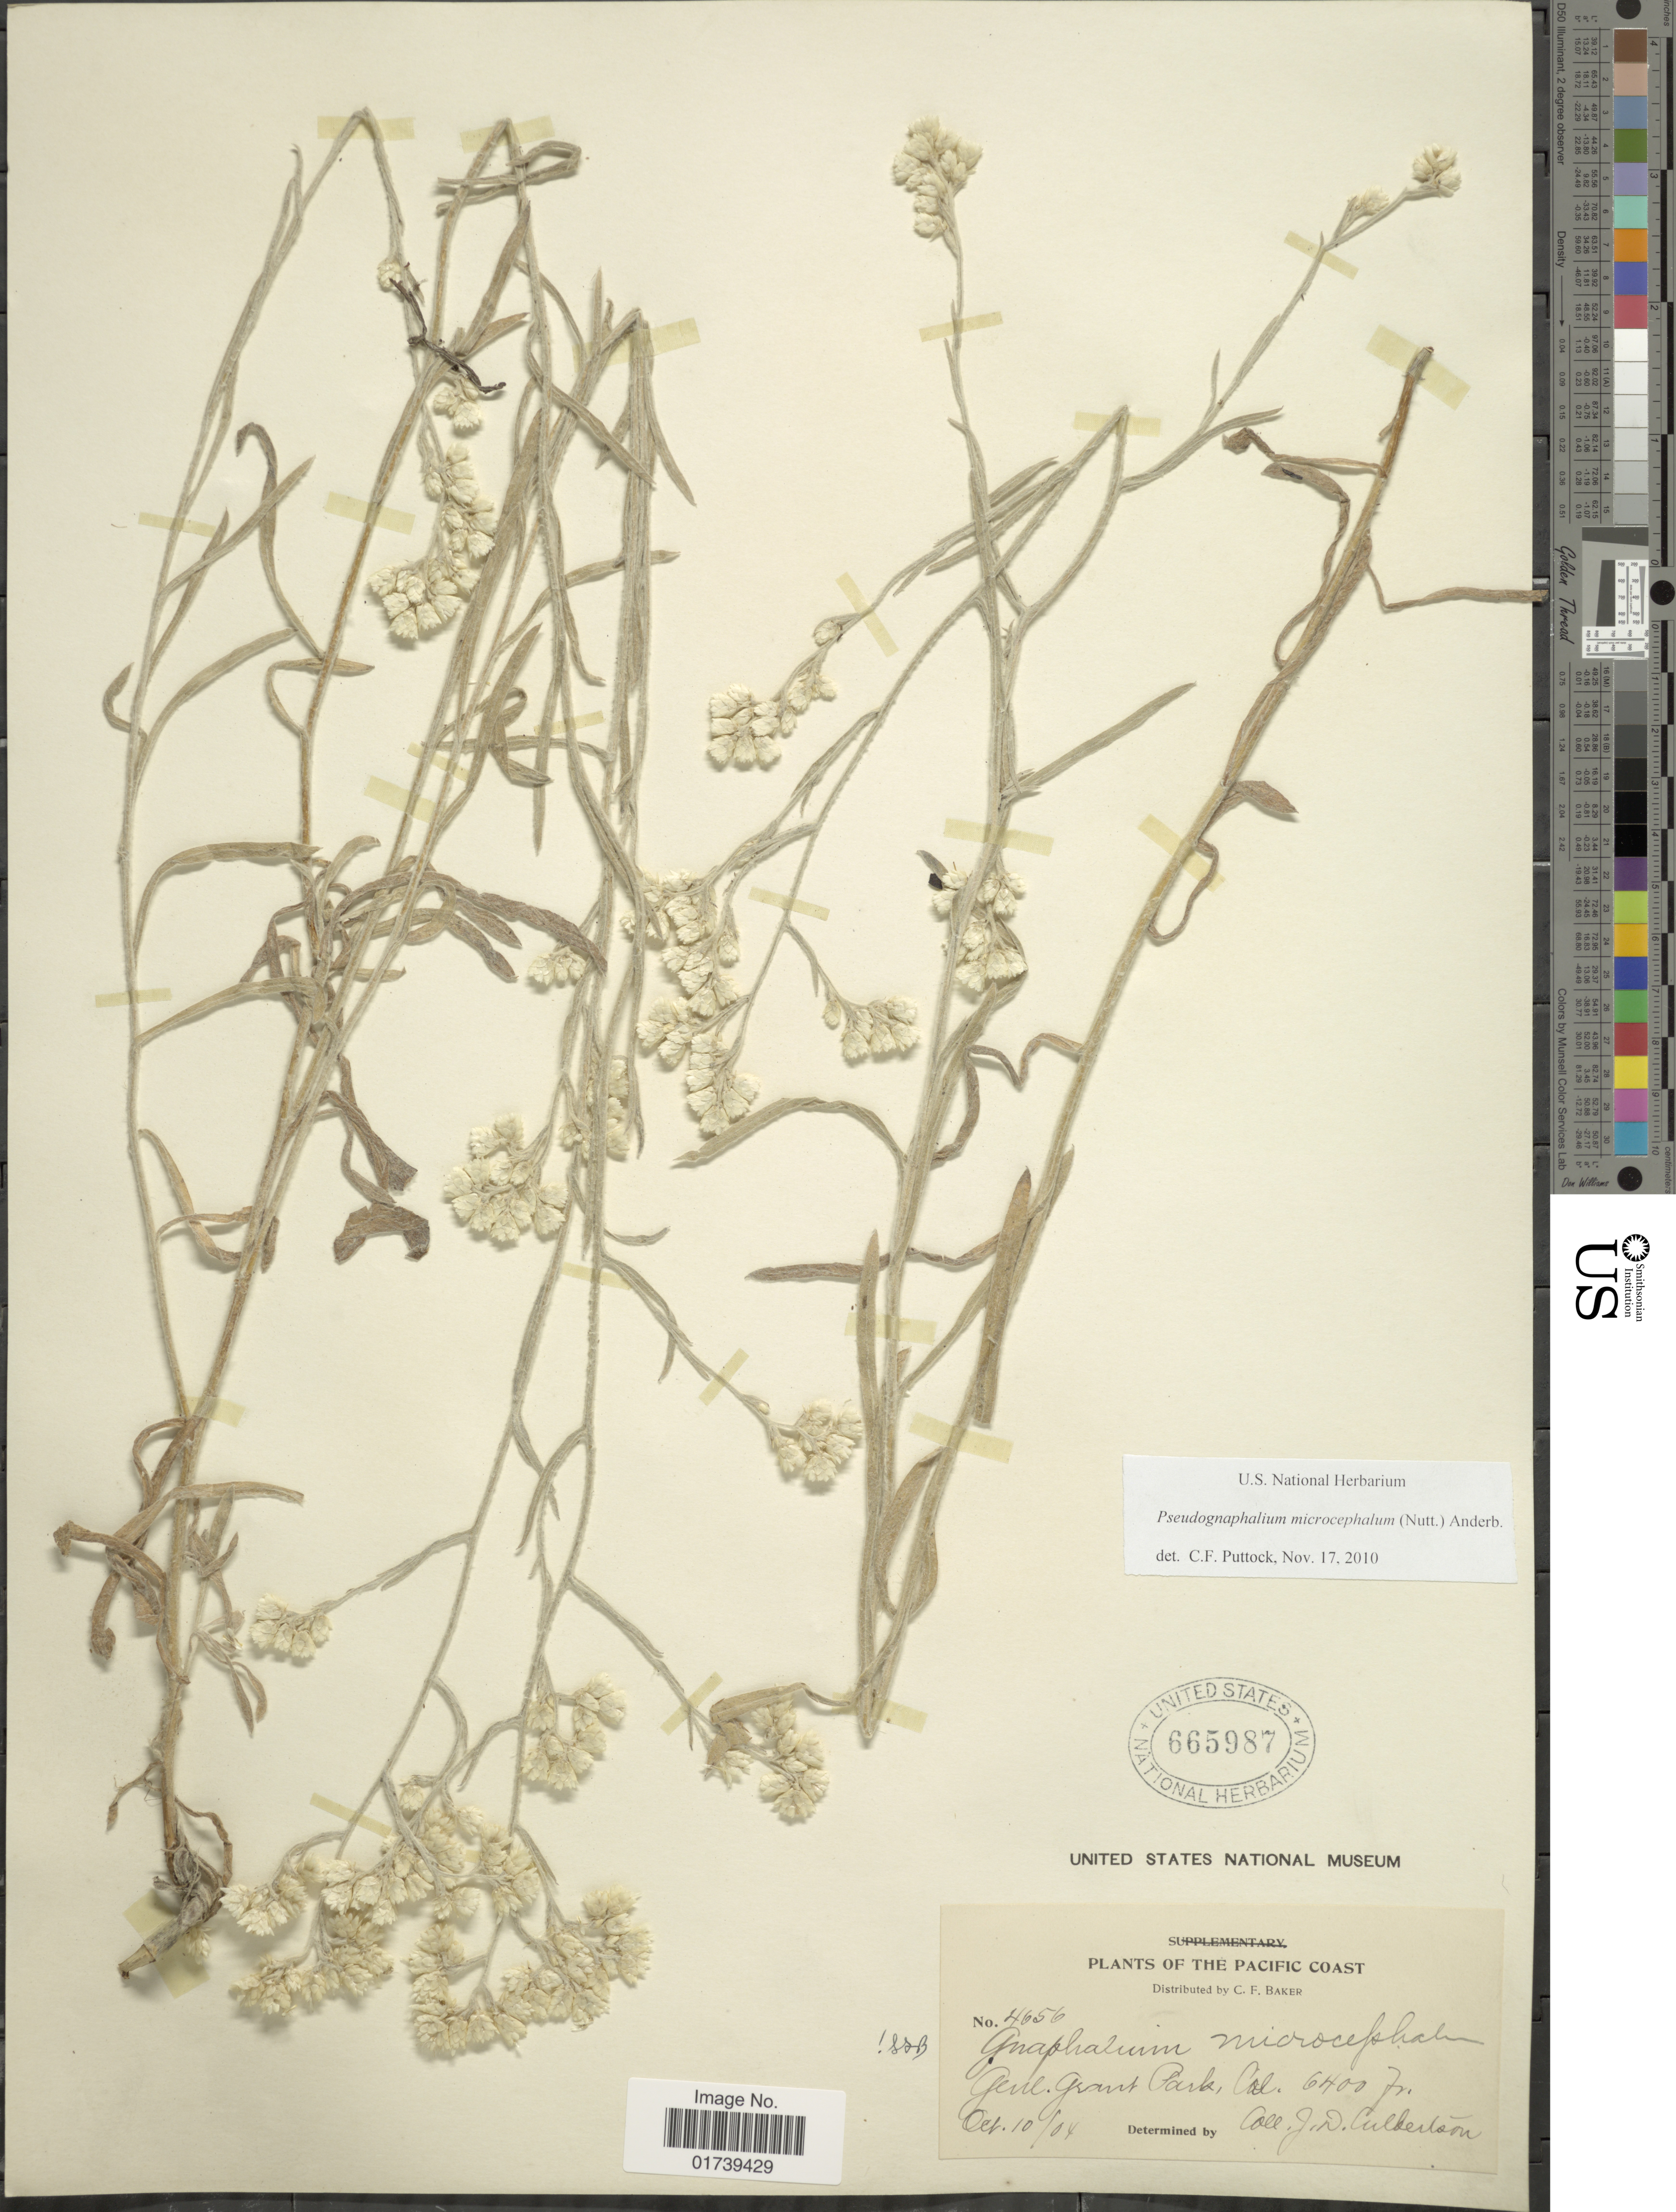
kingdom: Plantae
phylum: Tracheophyta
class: Magnoliopsida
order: Asterales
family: Asteraceae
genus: Pseudognaphalium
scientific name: Pseudognaphalium microcephalum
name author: (Nutt.) Anderb.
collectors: J. Culberton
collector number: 4656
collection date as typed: Transcribed d/m/y: 10/10/4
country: United States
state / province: California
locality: Pacific Coast, Grant Park, Cal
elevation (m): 1951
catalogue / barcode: US 665987